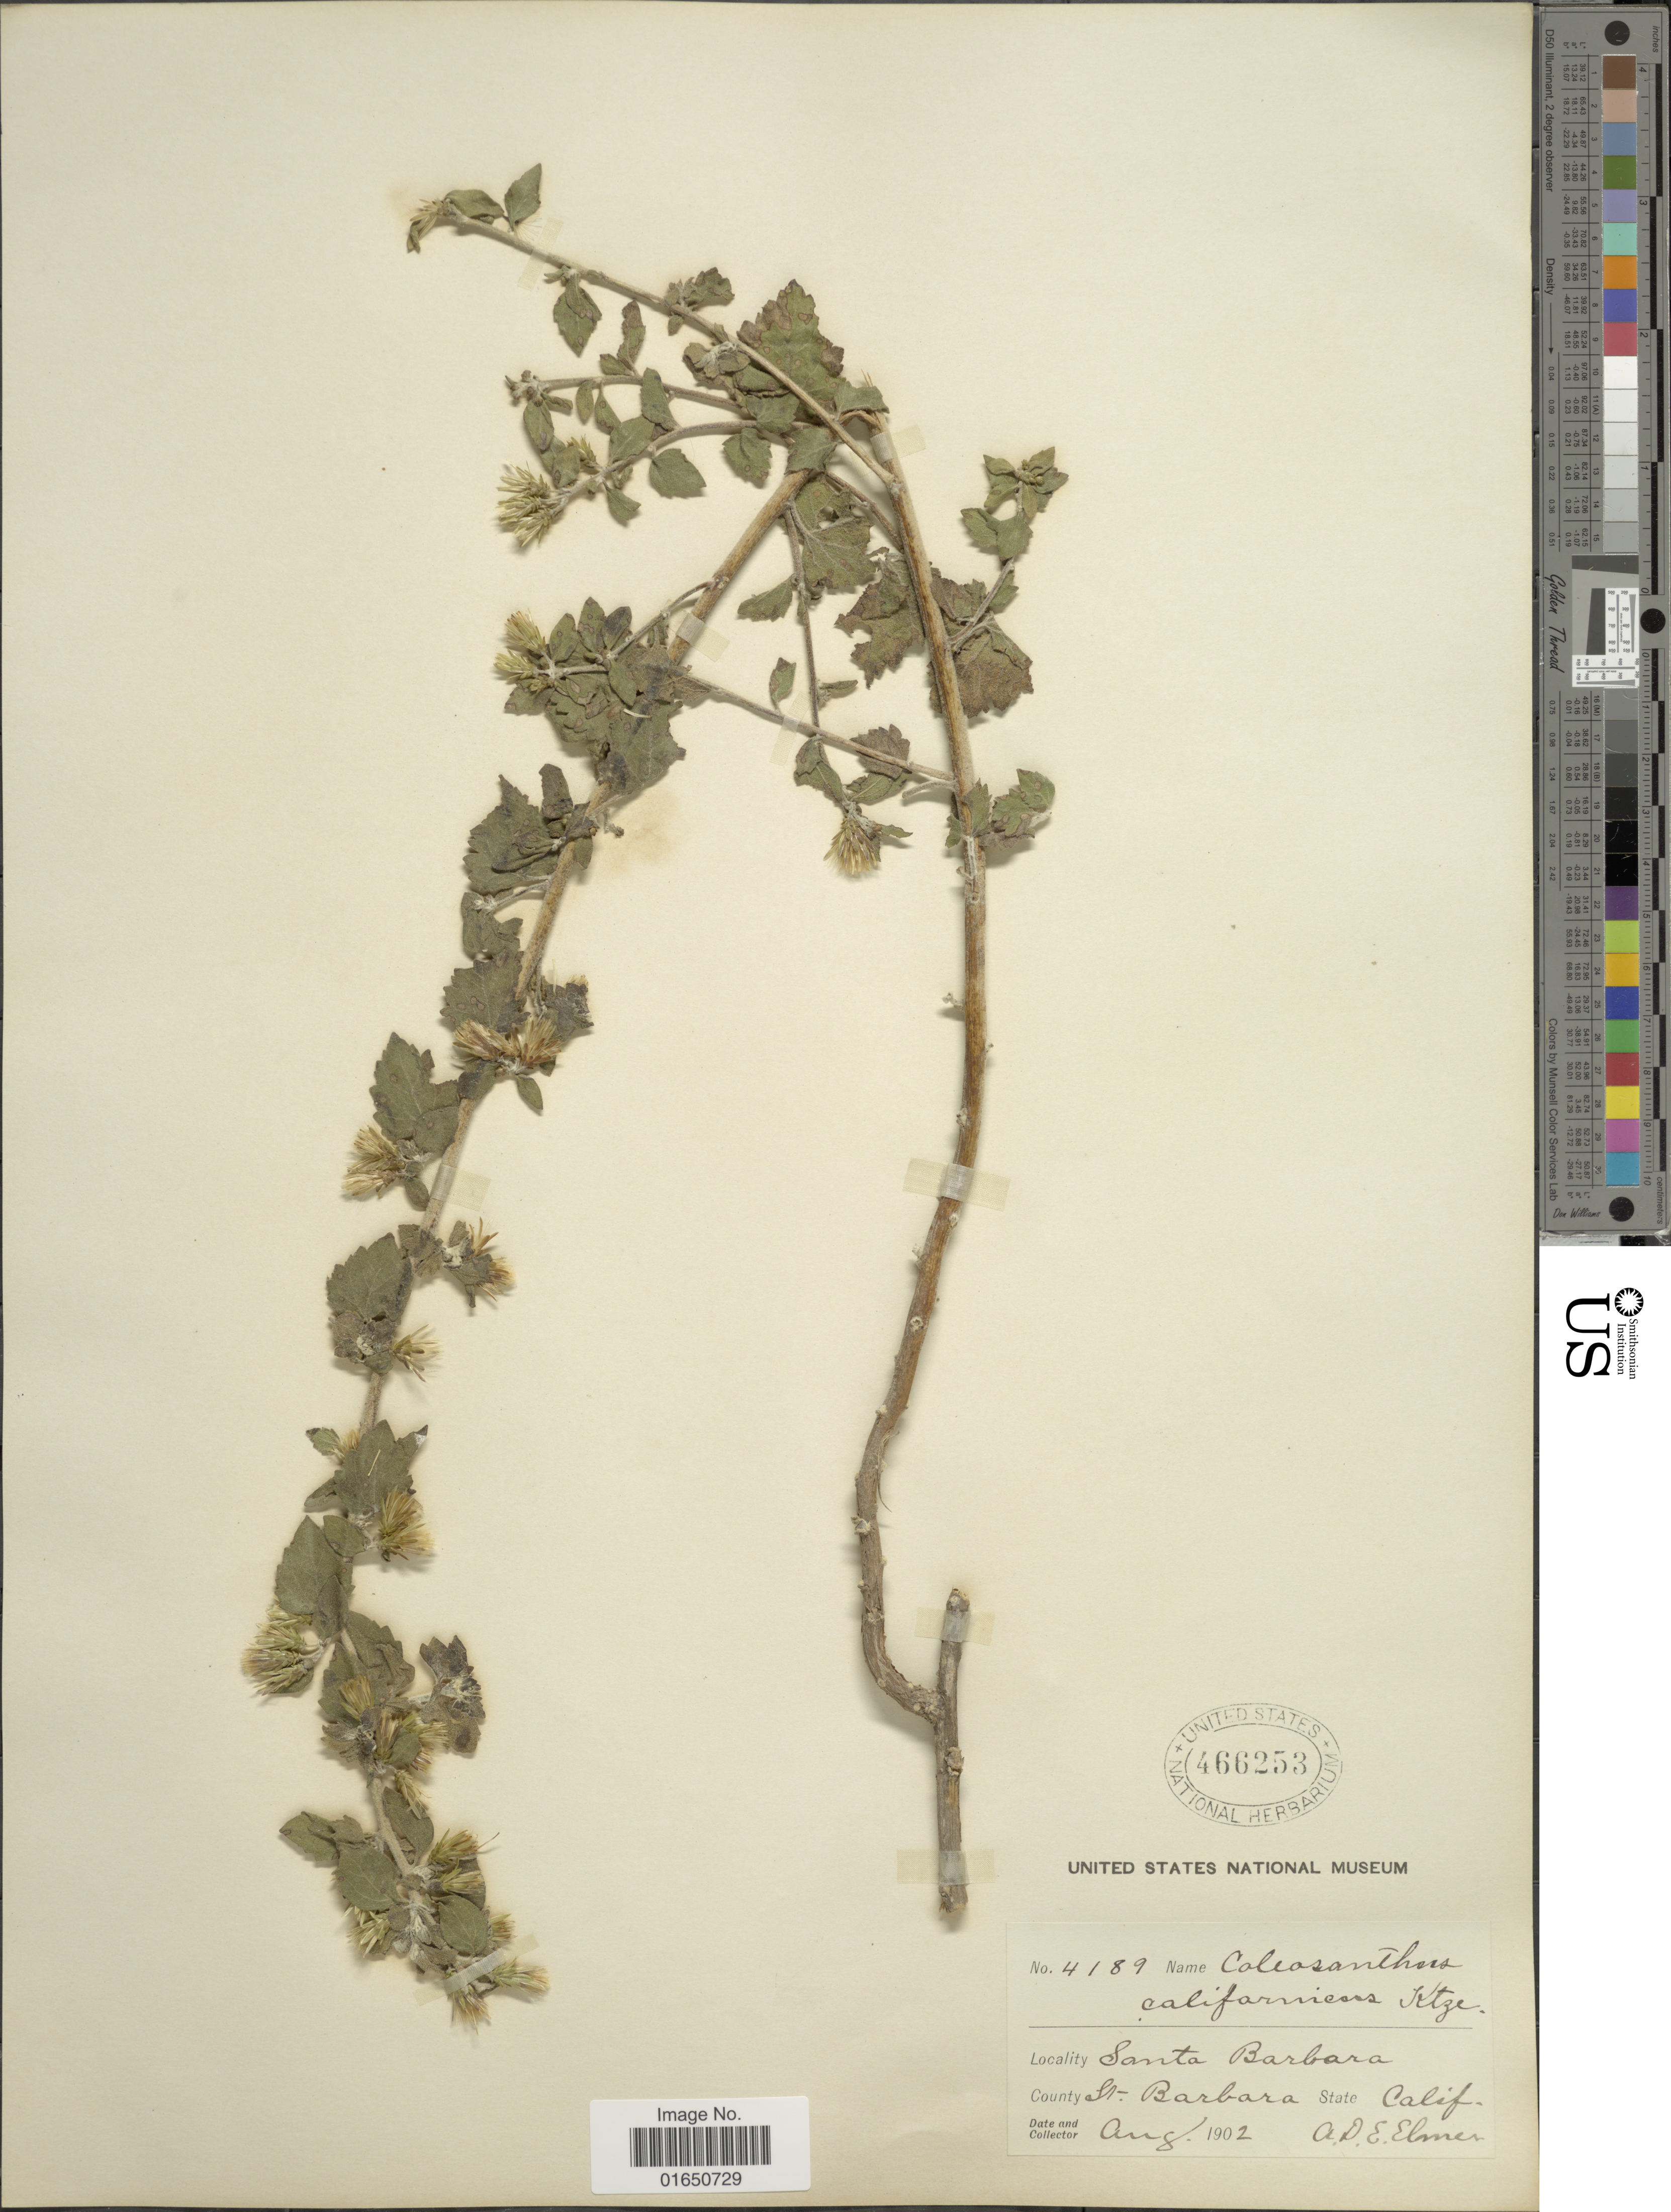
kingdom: Plantae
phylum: Tracheophyta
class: Magnoliopsida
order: Asterales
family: Asteraceae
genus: Brickellia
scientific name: Brickellia californica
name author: (Torr. & A. Gray) A. Gray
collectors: A. D. E. Elmer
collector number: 4189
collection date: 1902-08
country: United States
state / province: California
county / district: Santa Barbara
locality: Santa Barbara. County St. Barbara. State Calif.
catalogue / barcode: US 466253